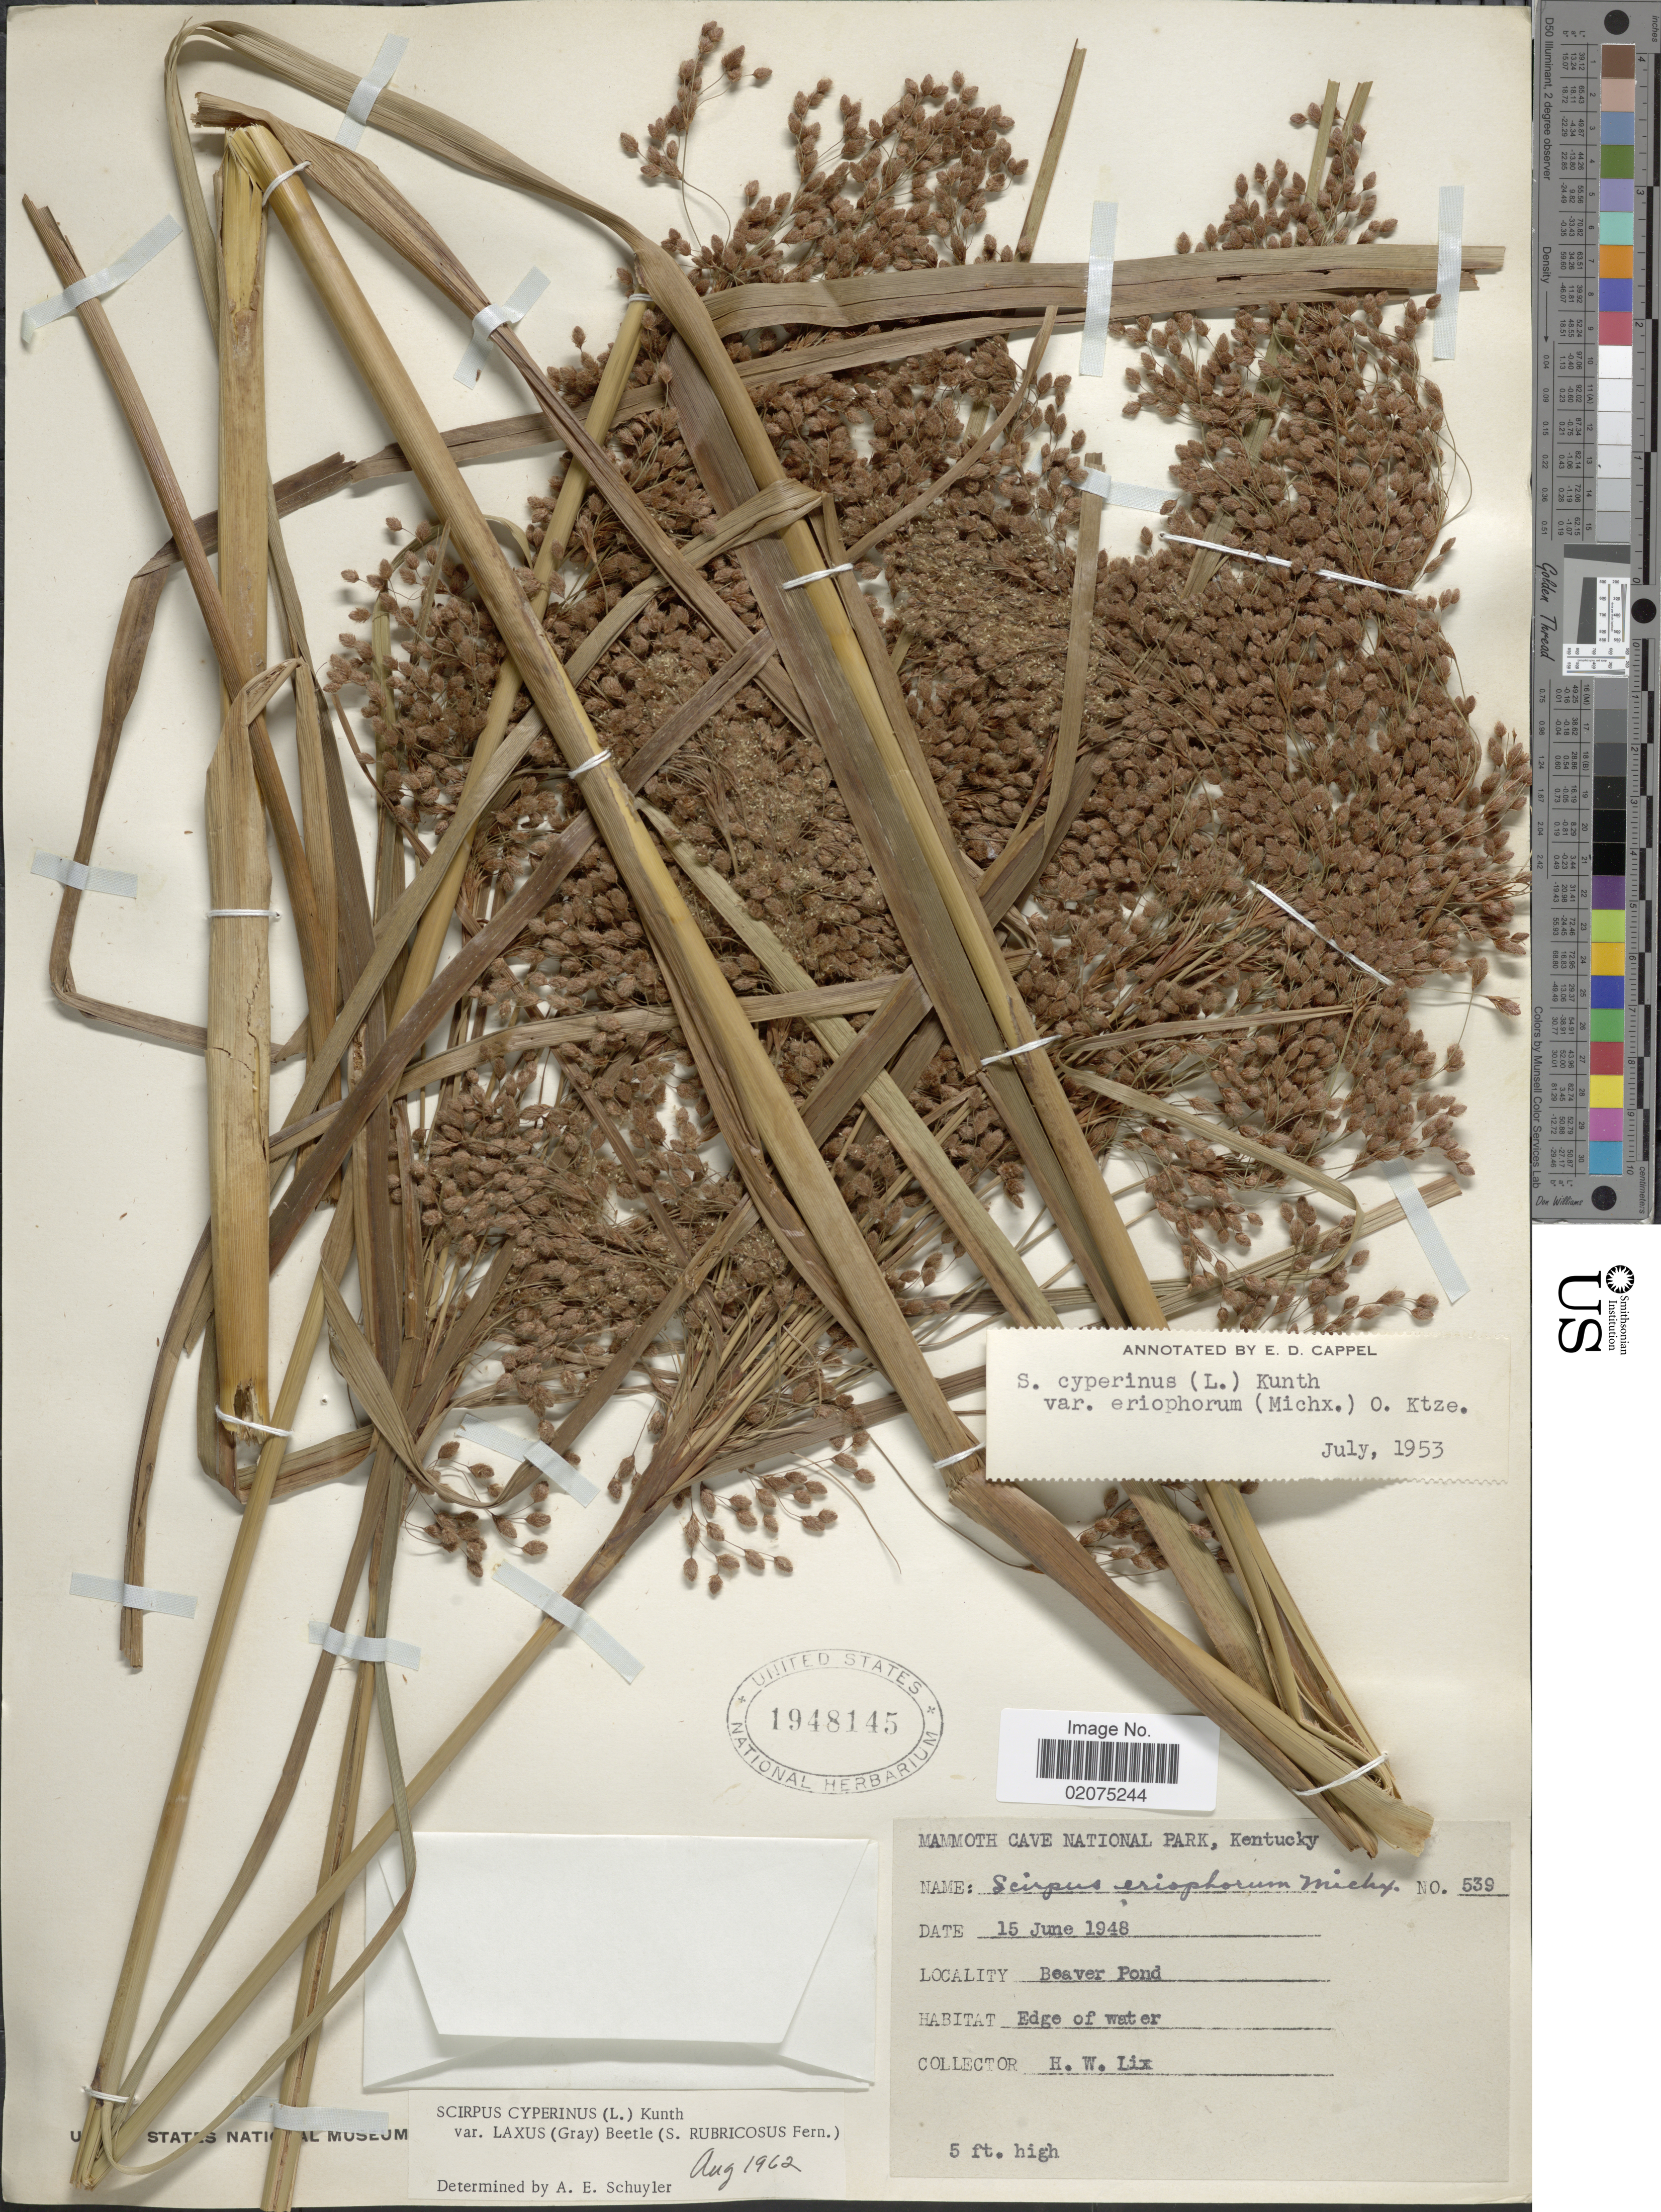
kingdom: Plantae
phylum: Tracheophyta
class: Liliopsida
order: Poales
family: Cyperaceae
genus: Scirpus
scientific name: Scirpus cyperinus var. laxus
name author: (A. Gray) Beetle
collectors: H. W. Lix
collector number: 539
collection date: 1948-06-15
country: United States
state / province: Kentucky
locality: Mammoth Cave National Park, Beaver Pond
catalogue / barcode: US 1948145